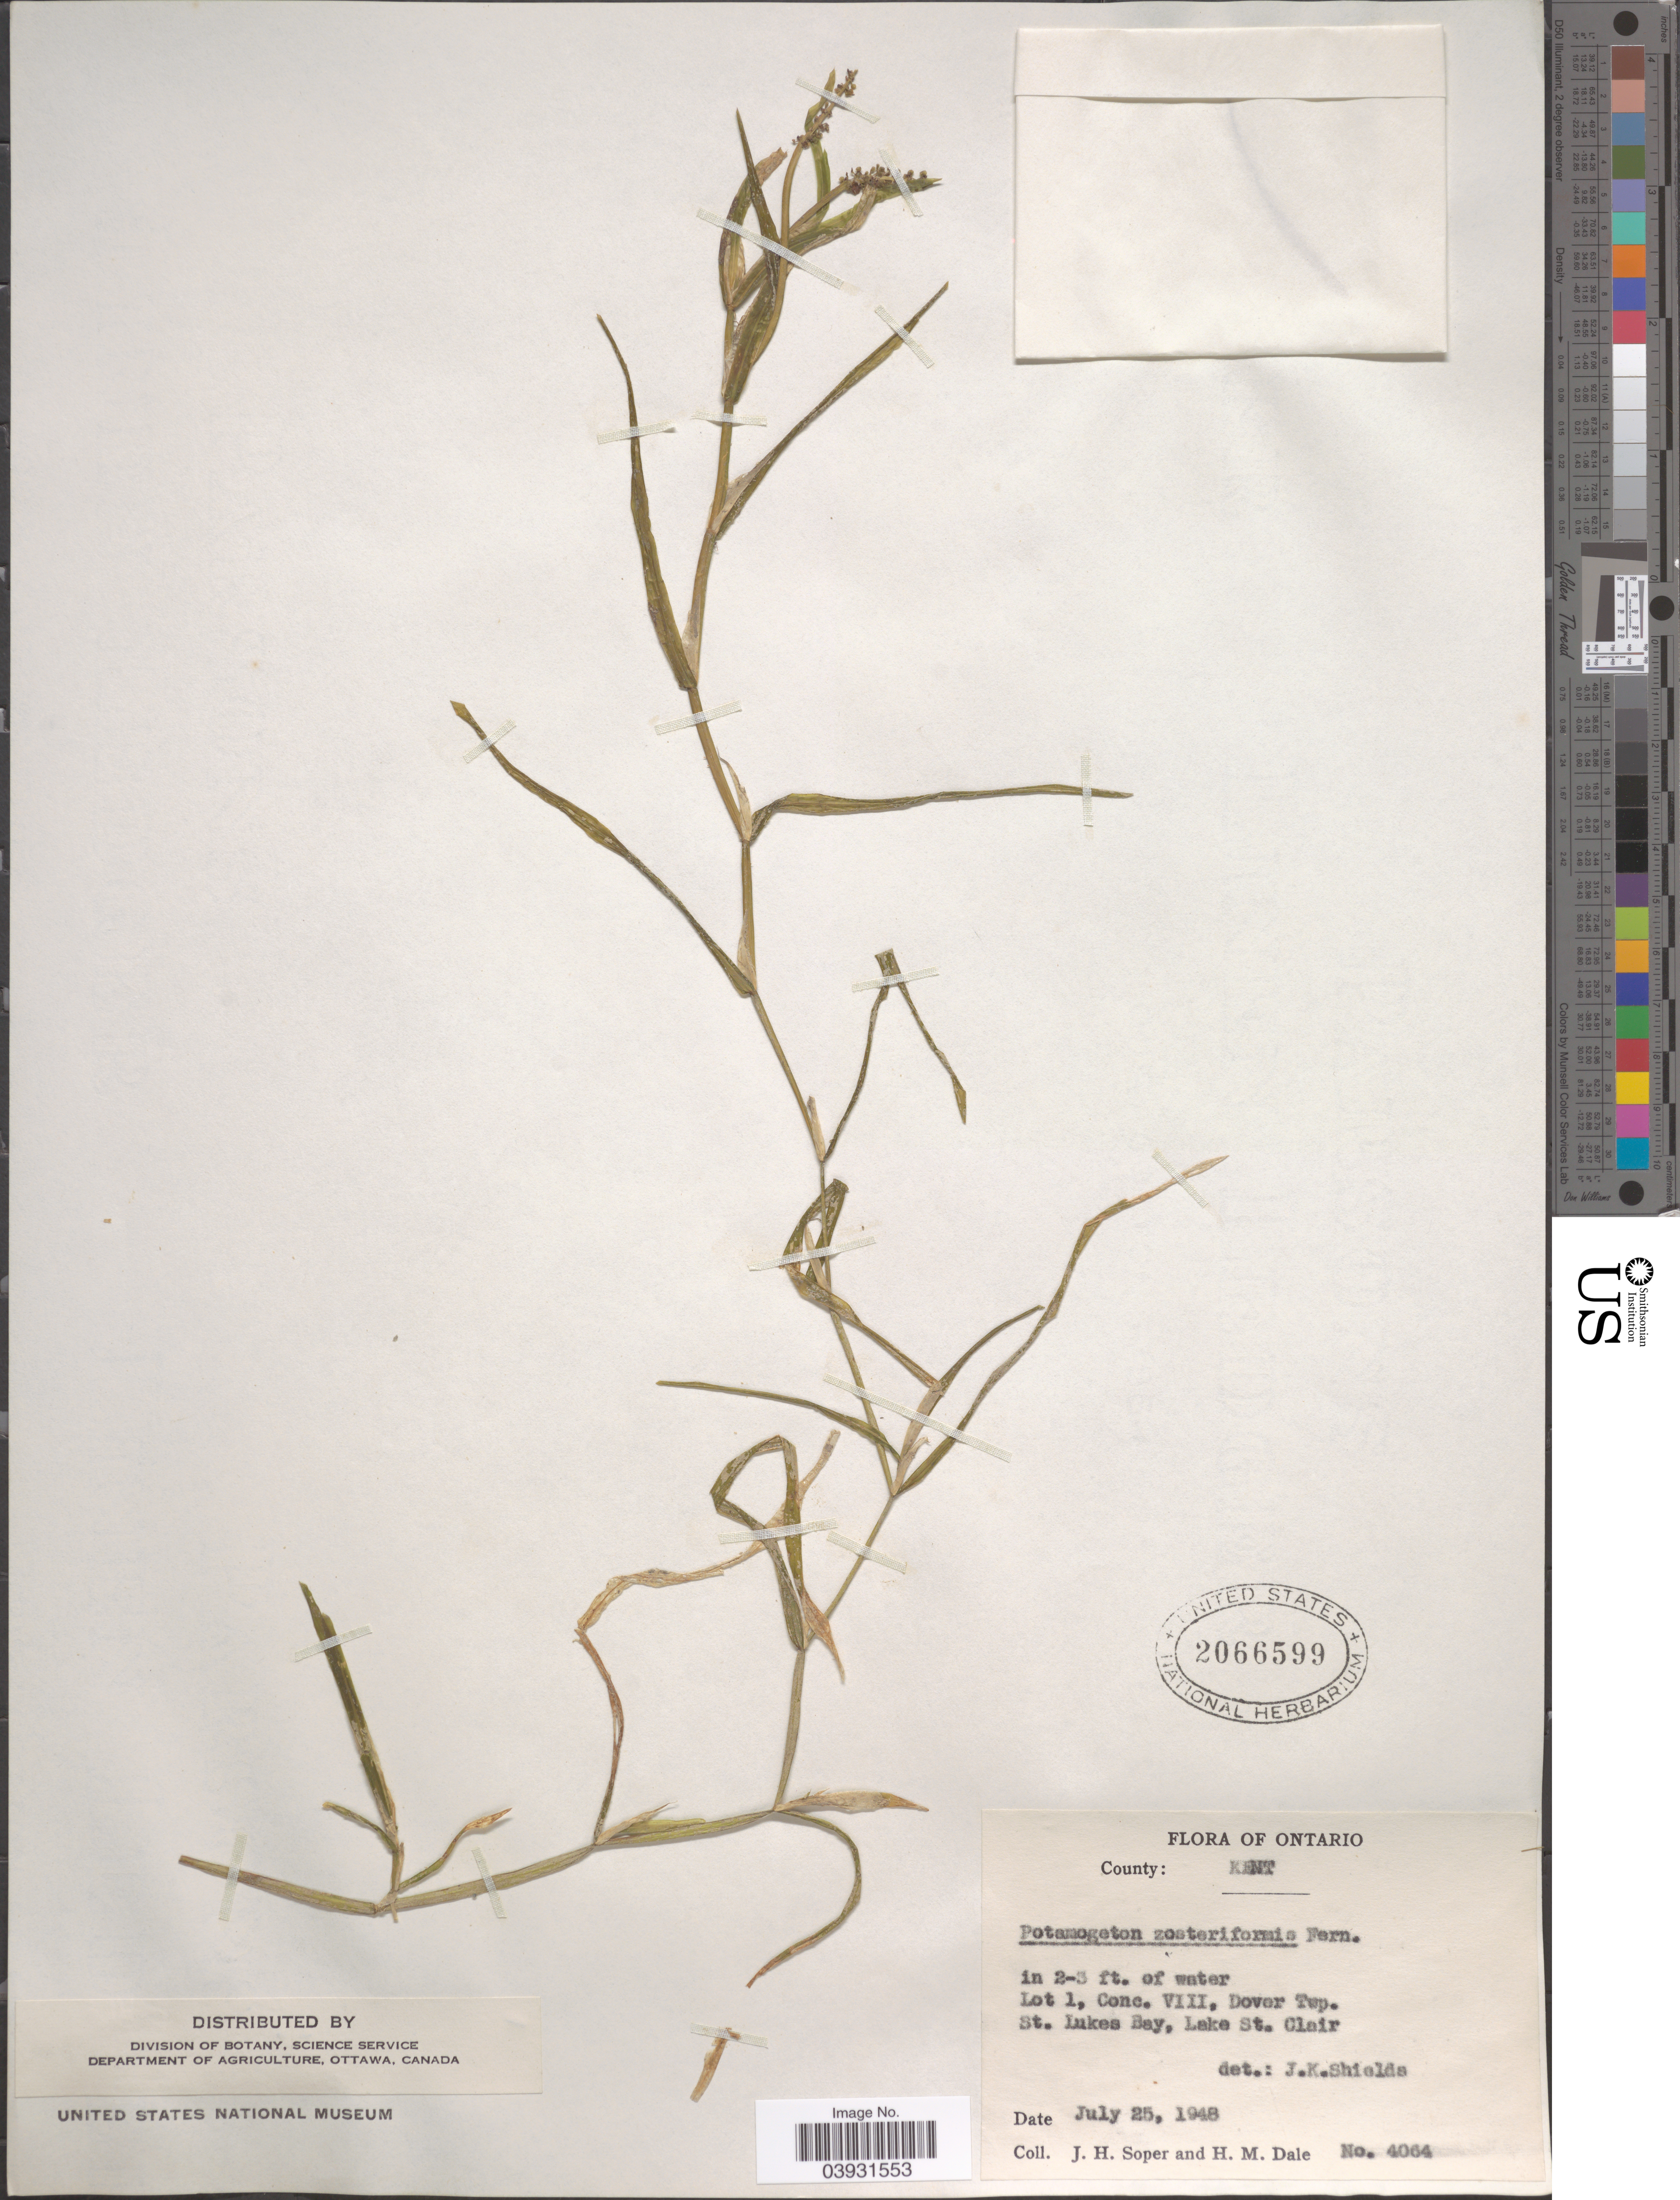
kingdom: Plantae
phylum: Tracheophyta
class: Liliopsida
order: Alismatales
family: Potamogetonaceae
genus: Potamogeton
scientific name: Potamogeton zosterifolius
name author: Schumach.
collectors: J. H. Soper & H. M. Dale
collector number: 4064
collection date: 1948-07-25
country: Canada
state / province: Ontario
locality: County: Kent. Lot 1, Conc. VIII, Dover Twp. St. Lukes Bay, Lake St. Clair.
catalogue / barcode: US 2066599